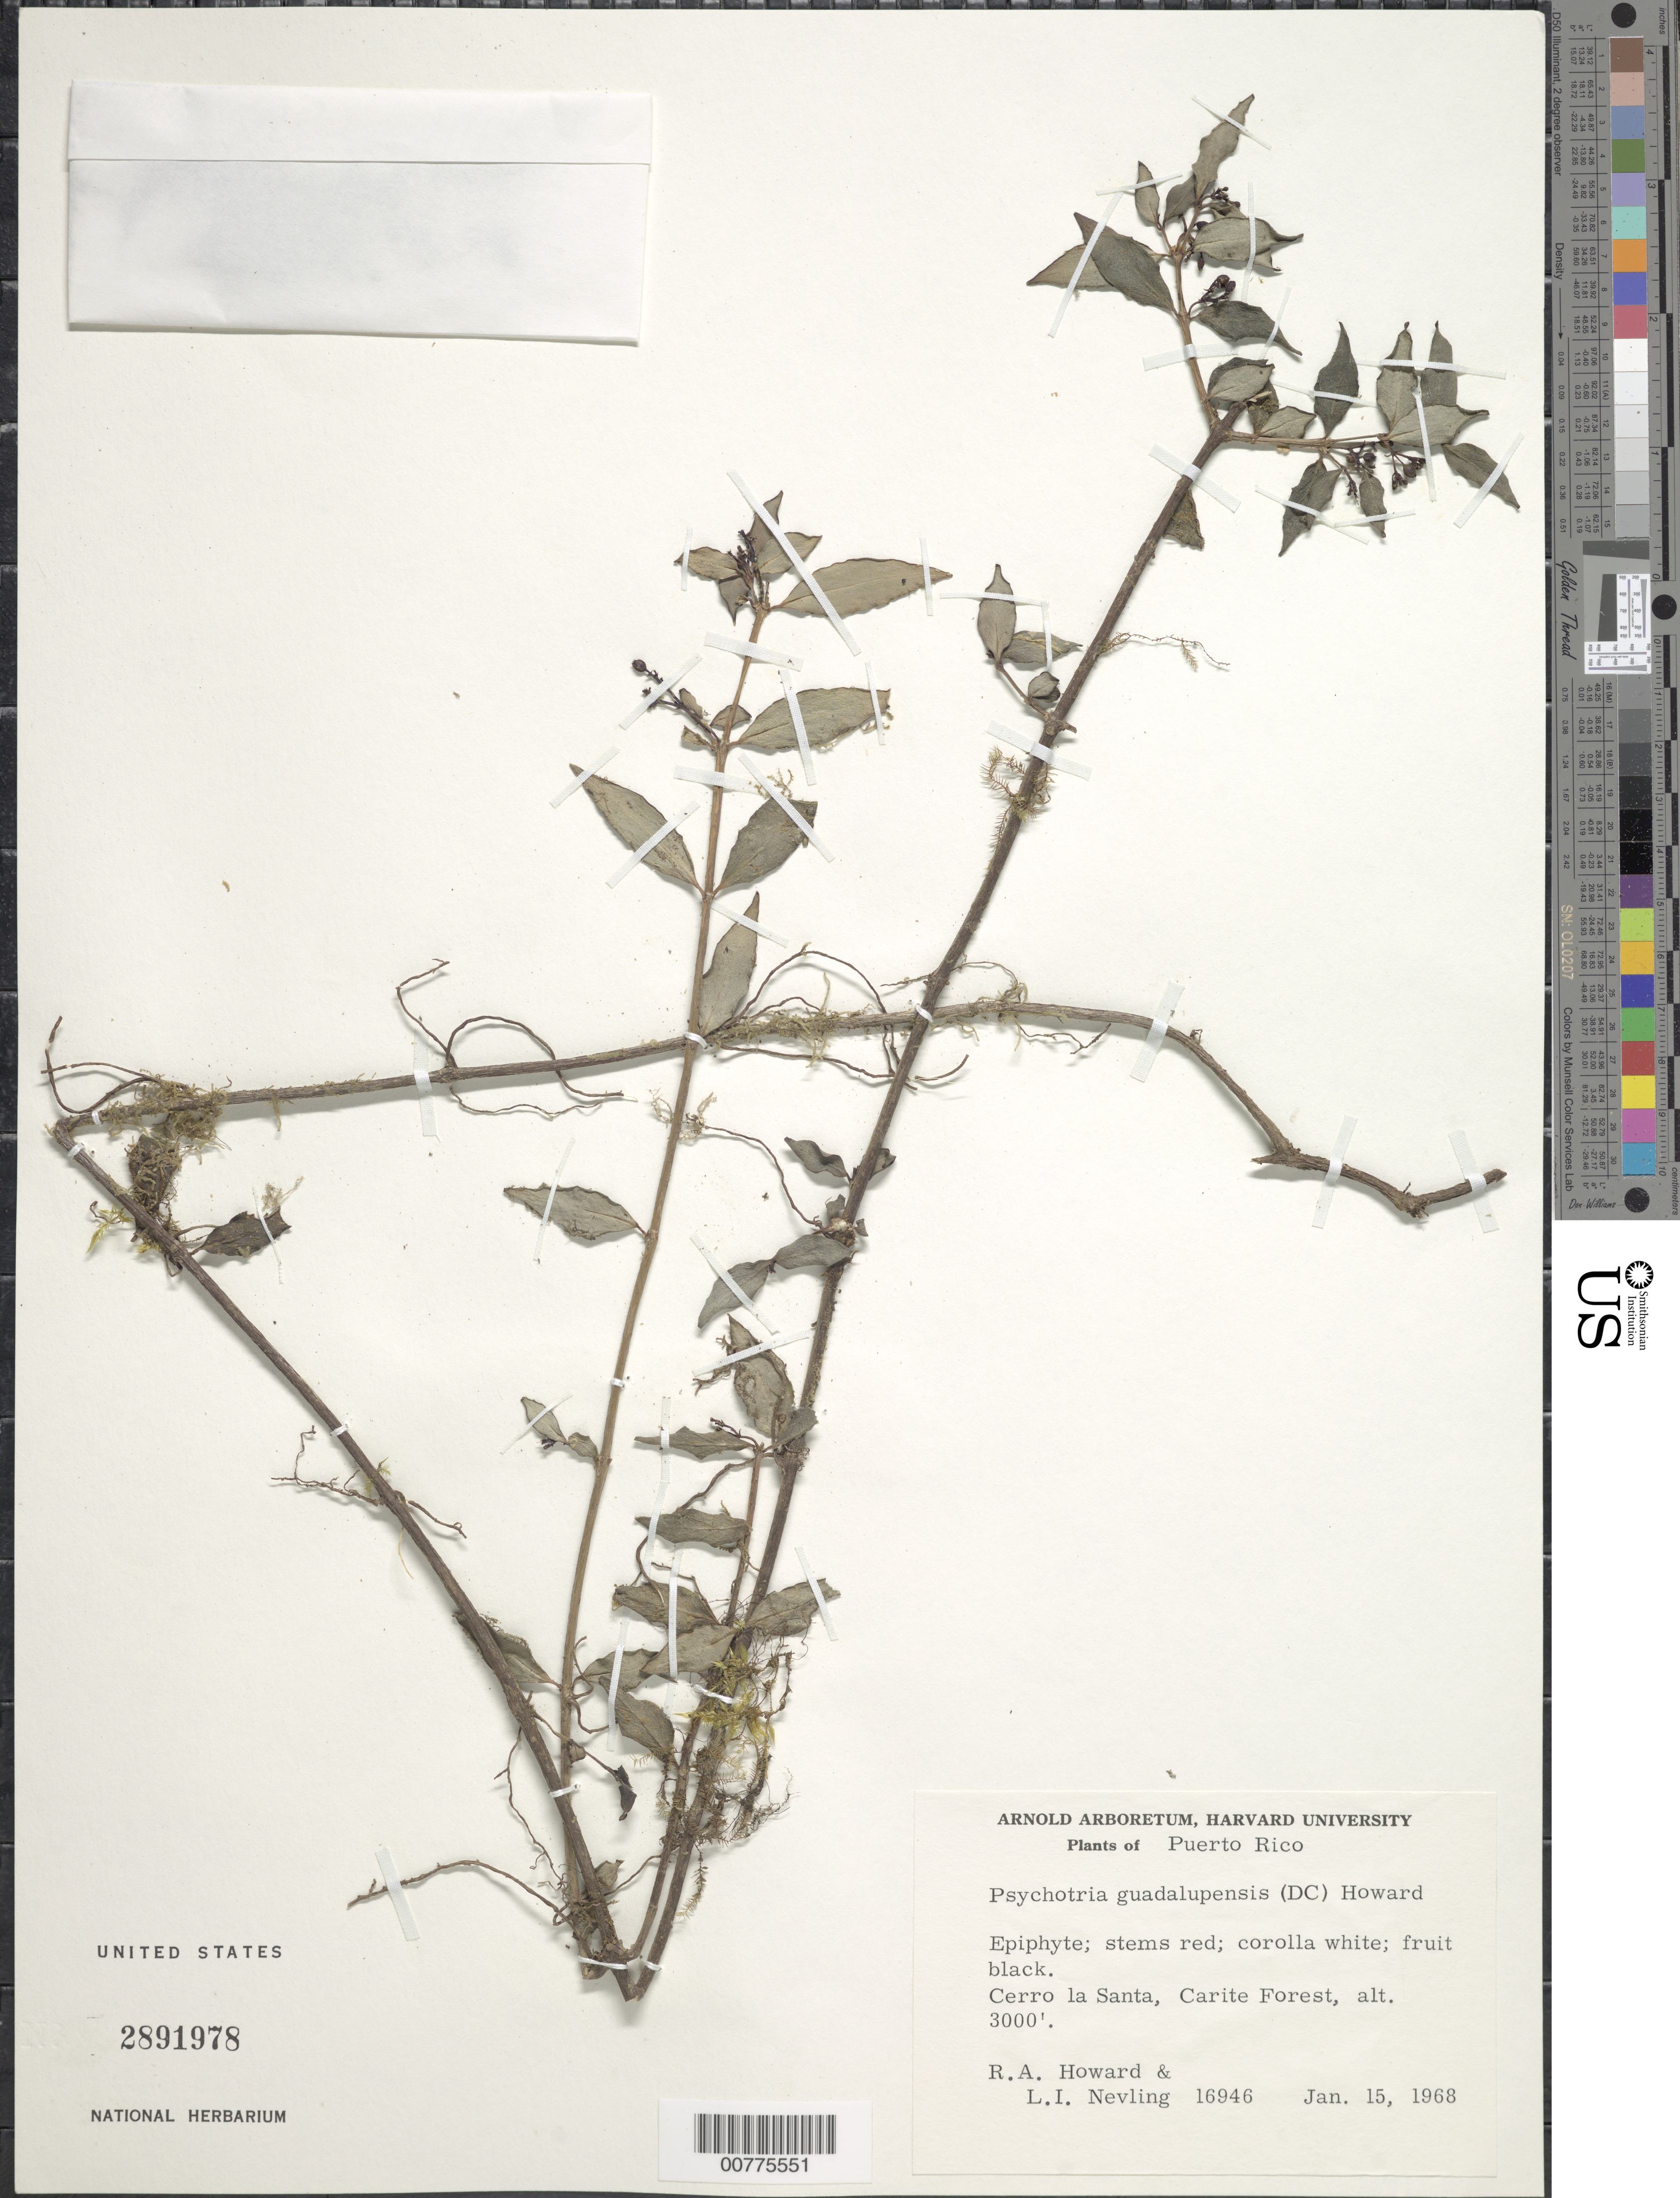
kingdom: Plantae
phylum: Tracheophyta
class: Magnoliopsida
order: Gentianales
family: Rubiaceae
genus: Notopleura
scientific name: Notopleura guadalupensis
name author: (DC.) C.M. Taylor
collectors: R. A. Howard & L. Nevling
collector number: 16946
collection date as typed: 15 Jan 1968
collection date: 1968-01-15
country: Puerto Rico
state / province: Cayey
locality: Cerro La Santa, Carite Forest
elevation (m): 914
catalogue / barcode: US 2891978